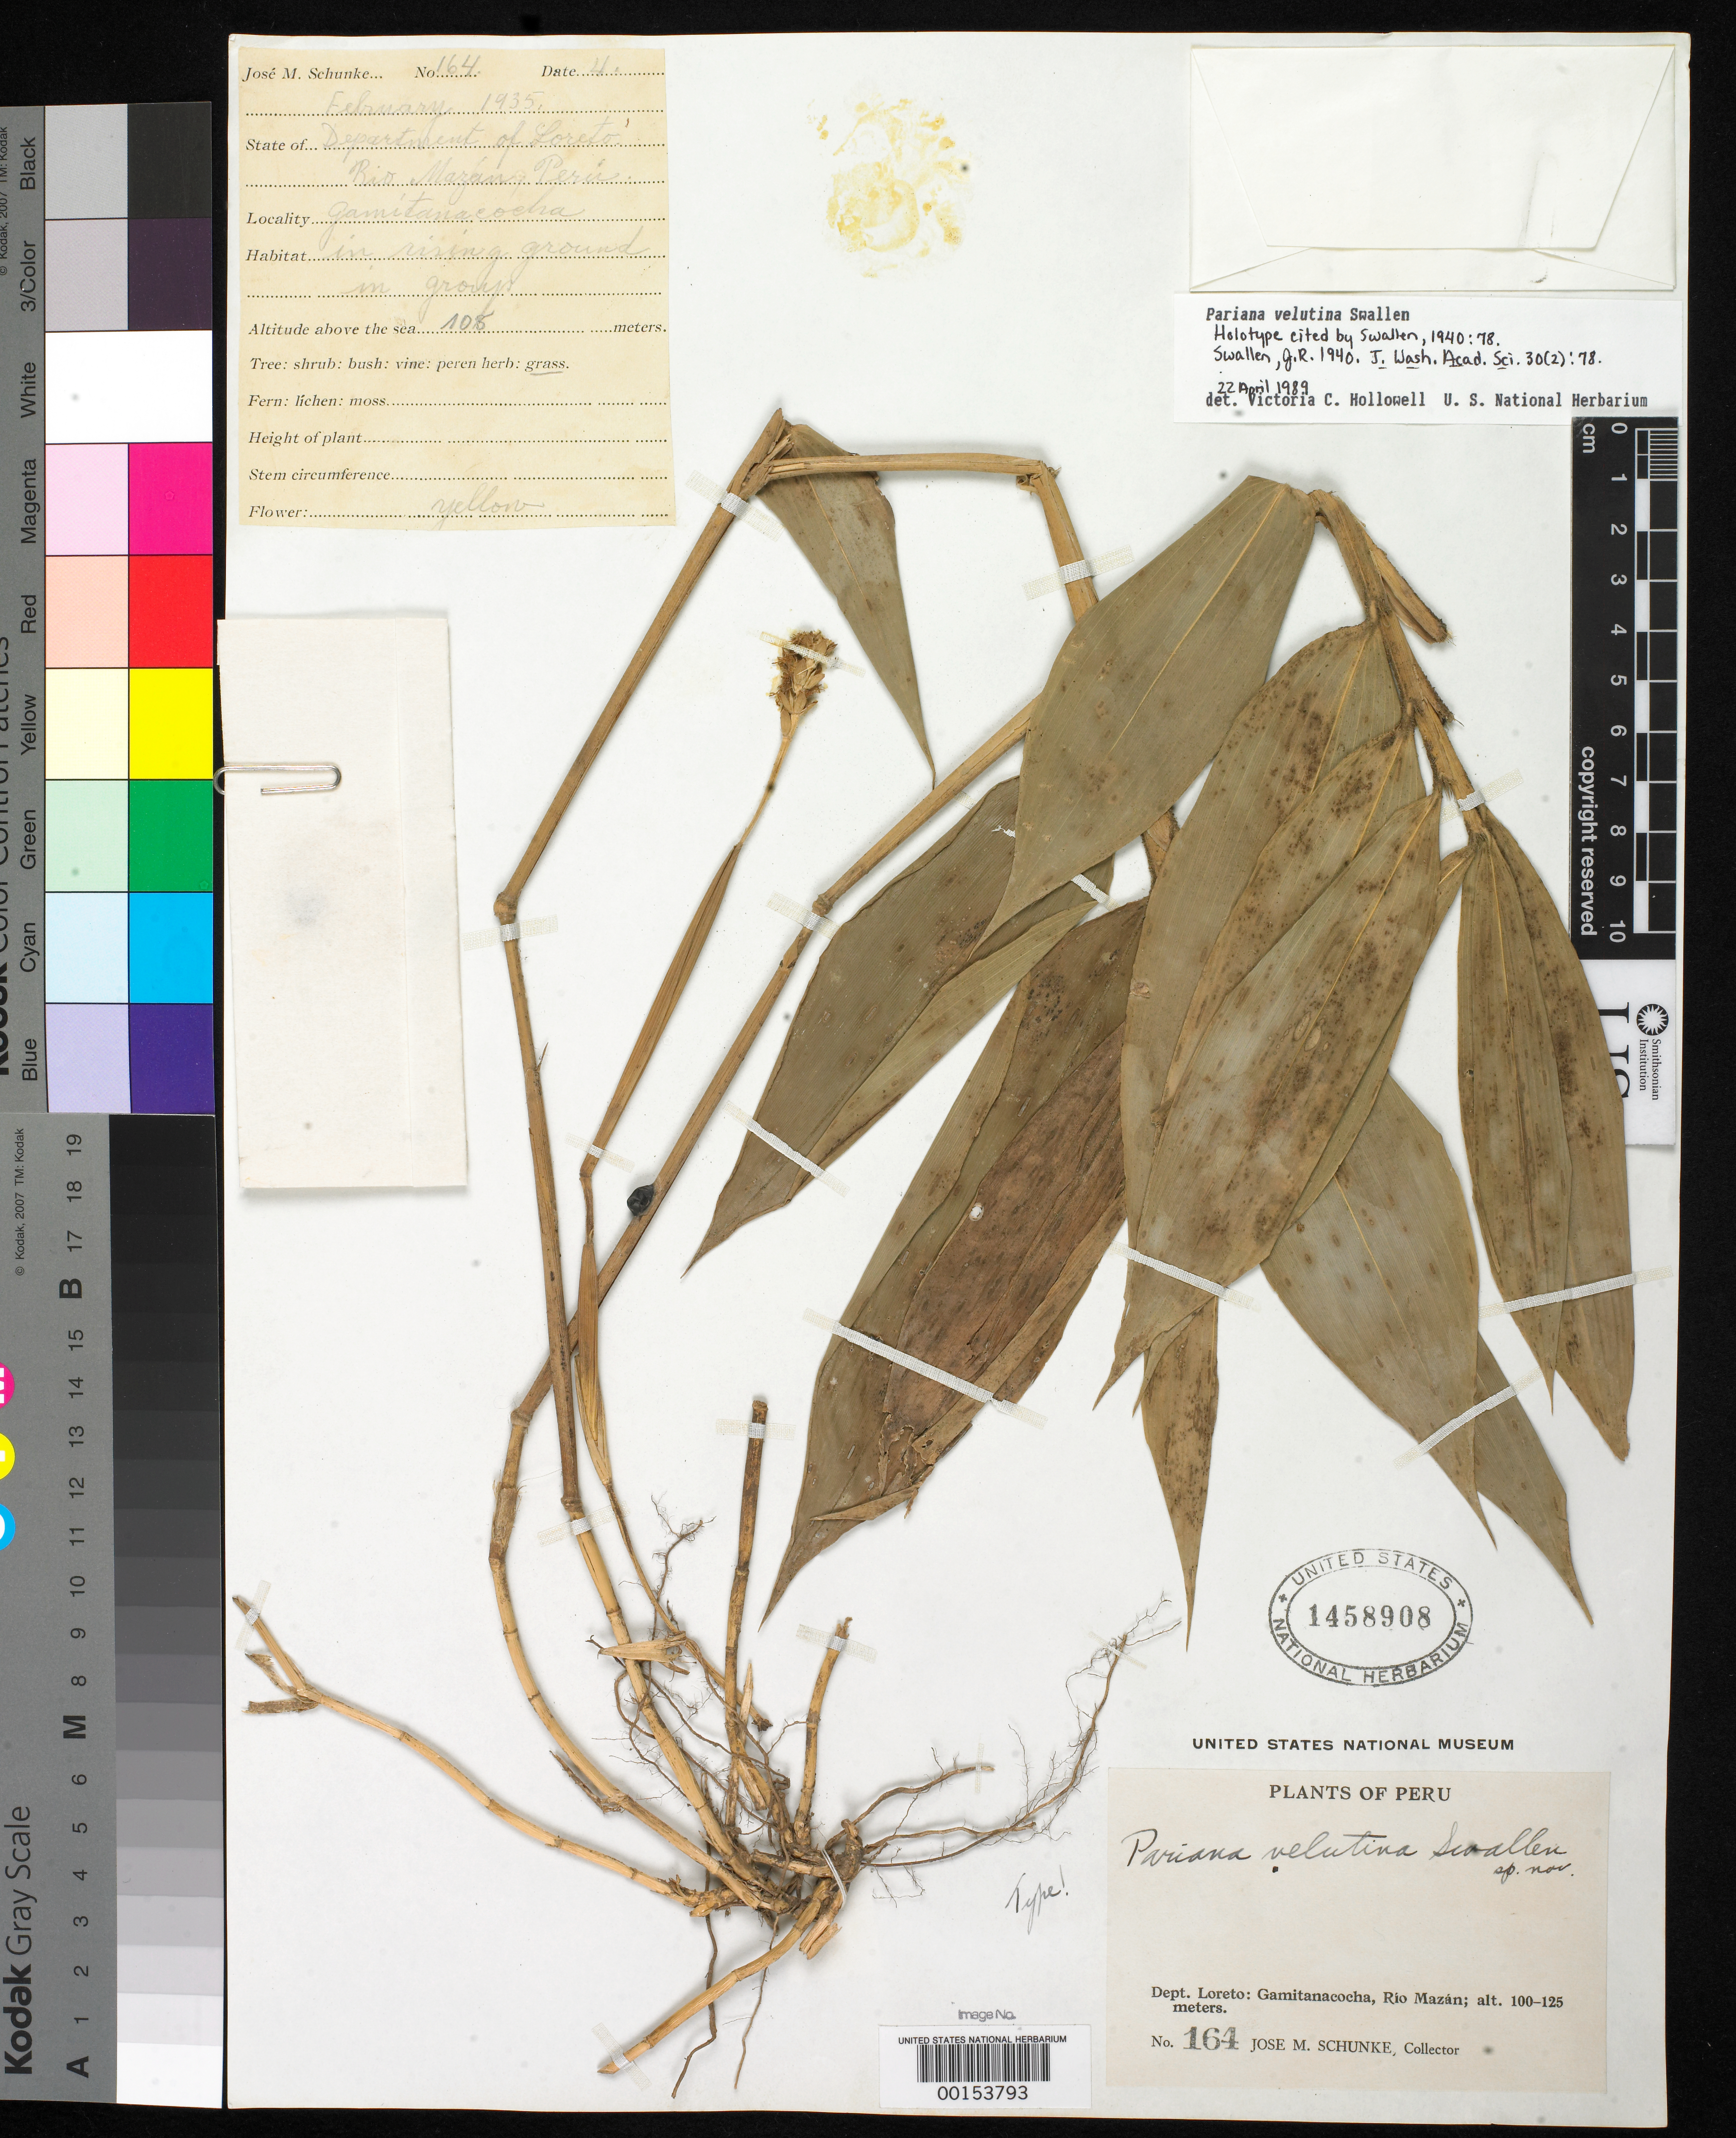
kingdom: Plantae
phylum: Tracheophyta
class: Liliopsida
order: Poales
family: Poaceae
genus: Pariana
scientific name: Pariana velutina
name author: Swallen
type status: Holotype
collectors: J. M. Schunke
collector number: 164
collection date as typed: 04 Feb 1935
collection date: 1935-02-04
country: Peru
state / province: Loreto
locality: Gamitanacocha, Rio Mazan.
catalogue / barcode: US 1458908